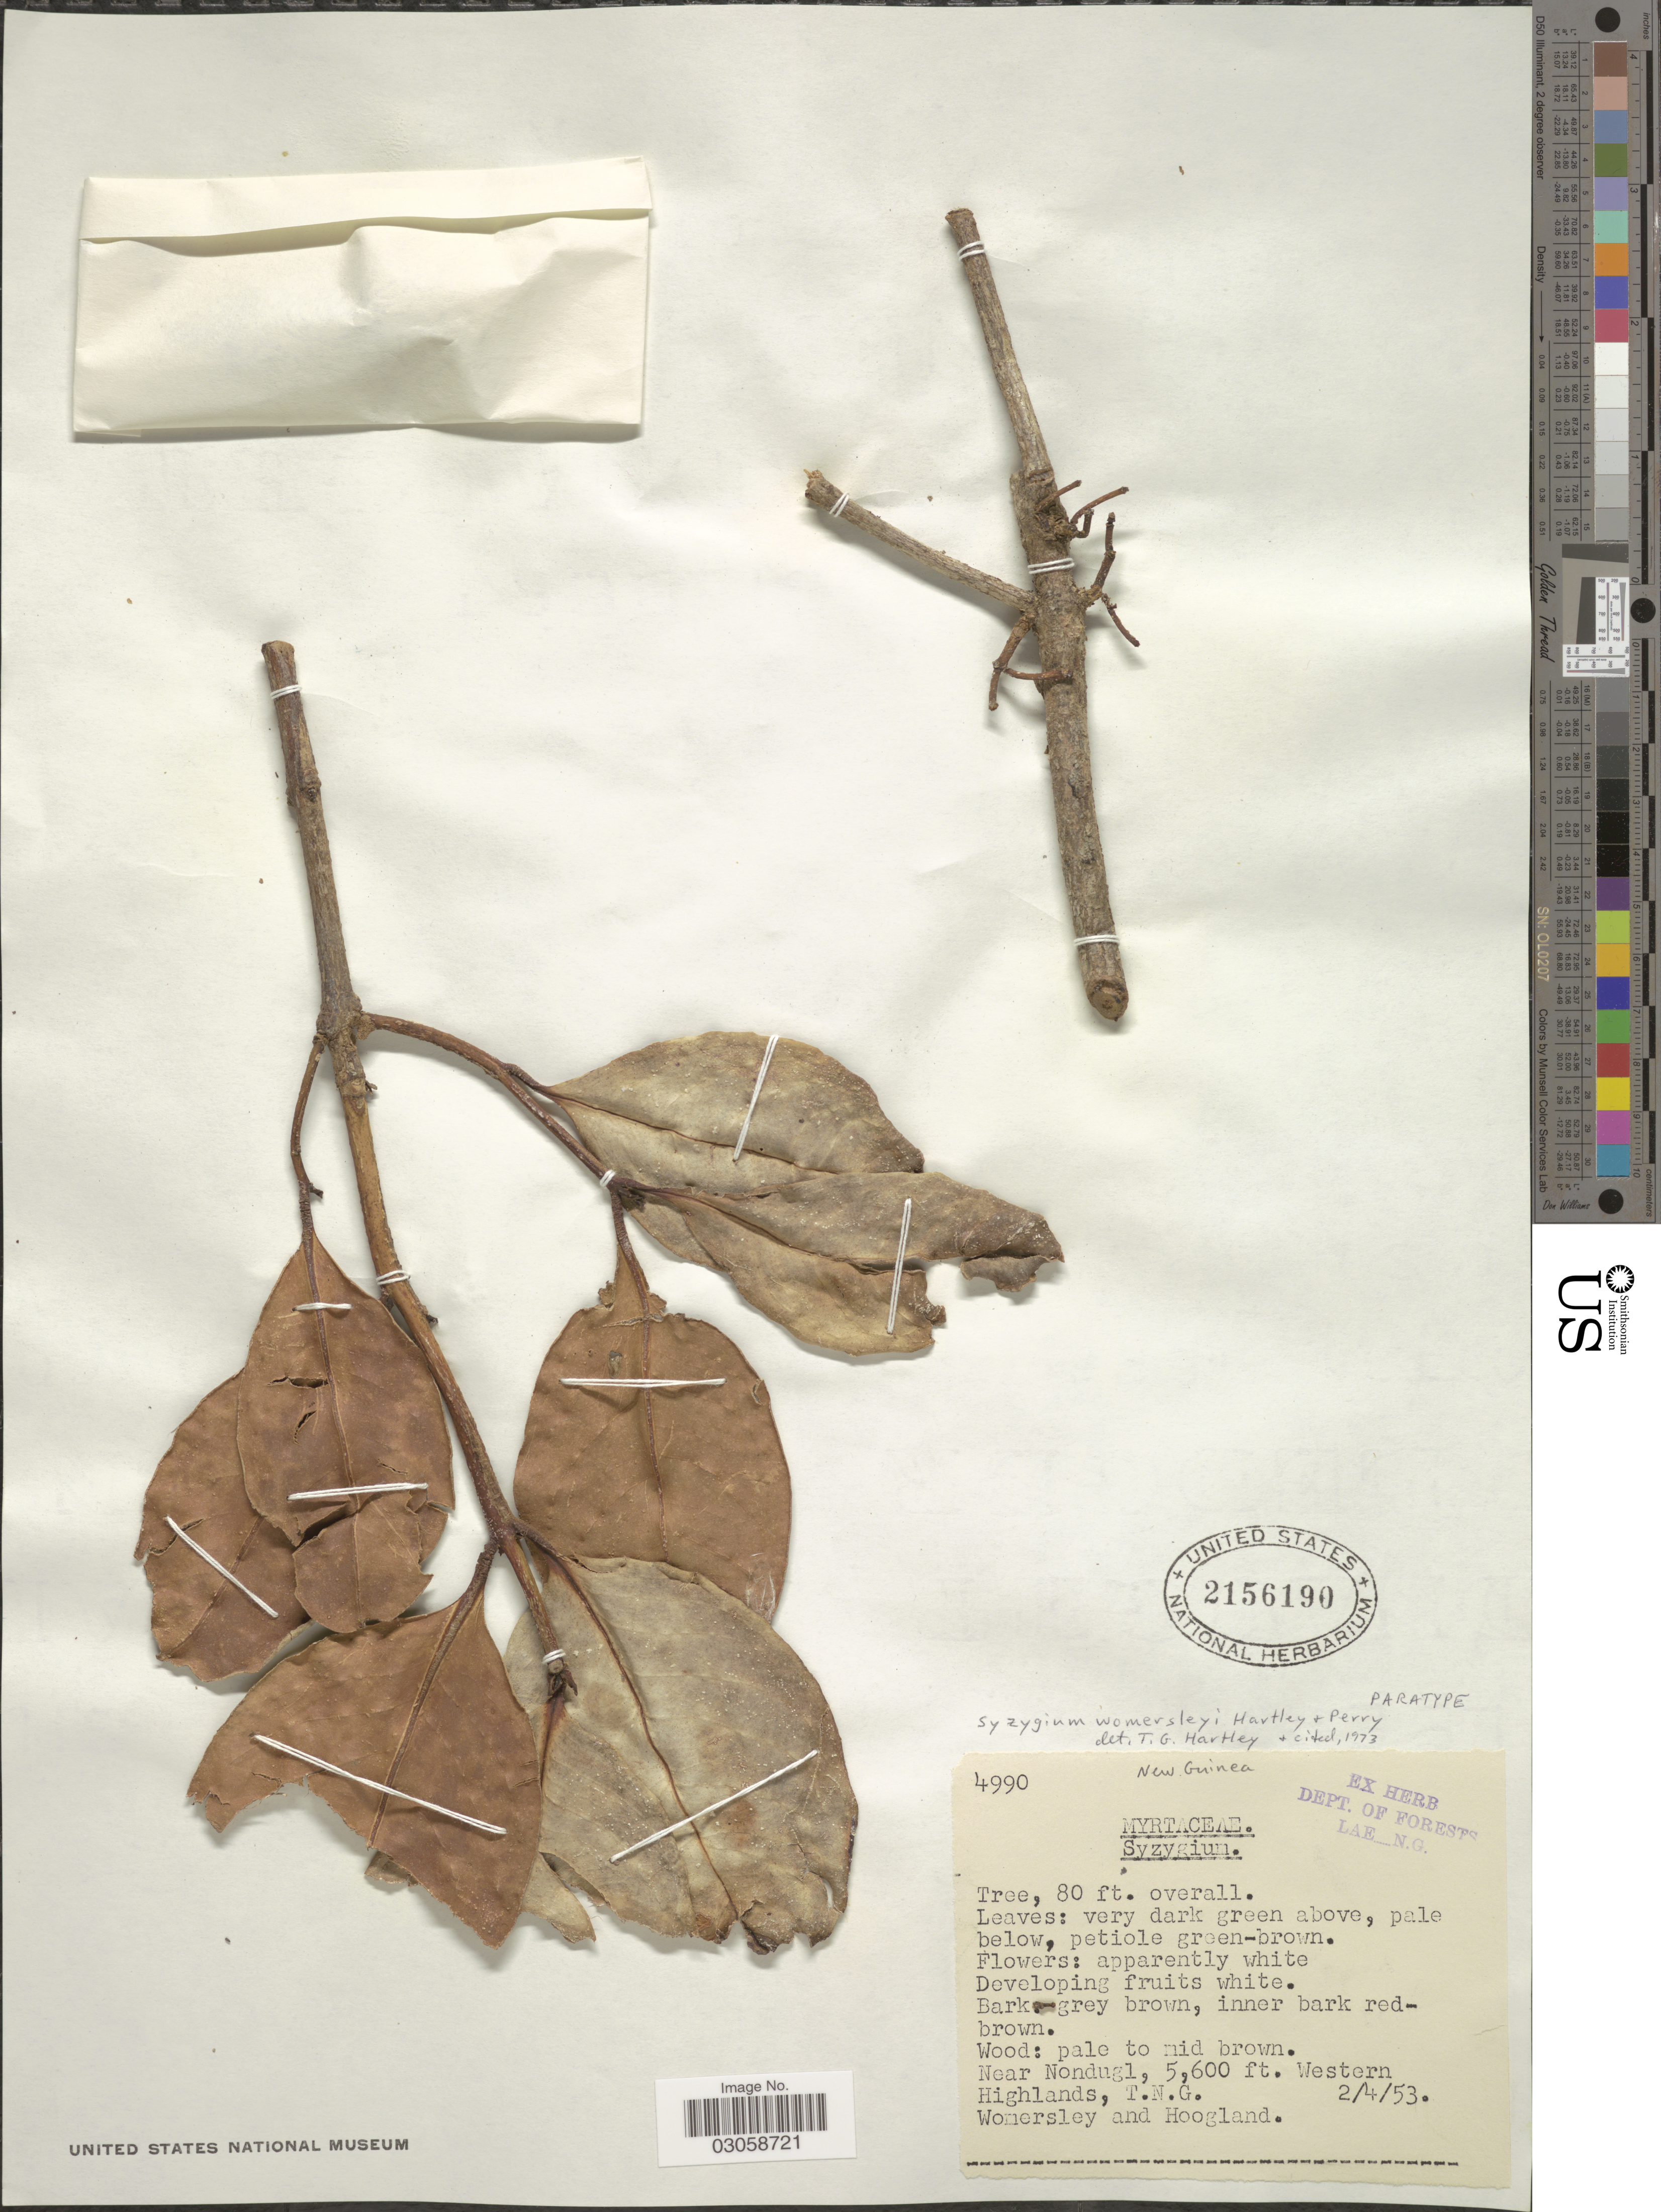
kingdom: Plantae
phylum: Tracheophyta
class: Magnoliopsida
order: Myrtales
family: Myrtaceae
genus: Syzygium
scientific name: Syzygium womersleyi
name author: T.G. Hartley & L.M. Perry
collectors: Womersley & Hoogland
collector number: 4990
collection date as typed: Transcribed d/m/y: 2/4/53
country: Papua New Guinea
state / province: Western Highlands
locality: Near Nondugl, Western Highlands, T.N.G.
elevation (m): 1707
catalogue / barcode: US 2156190